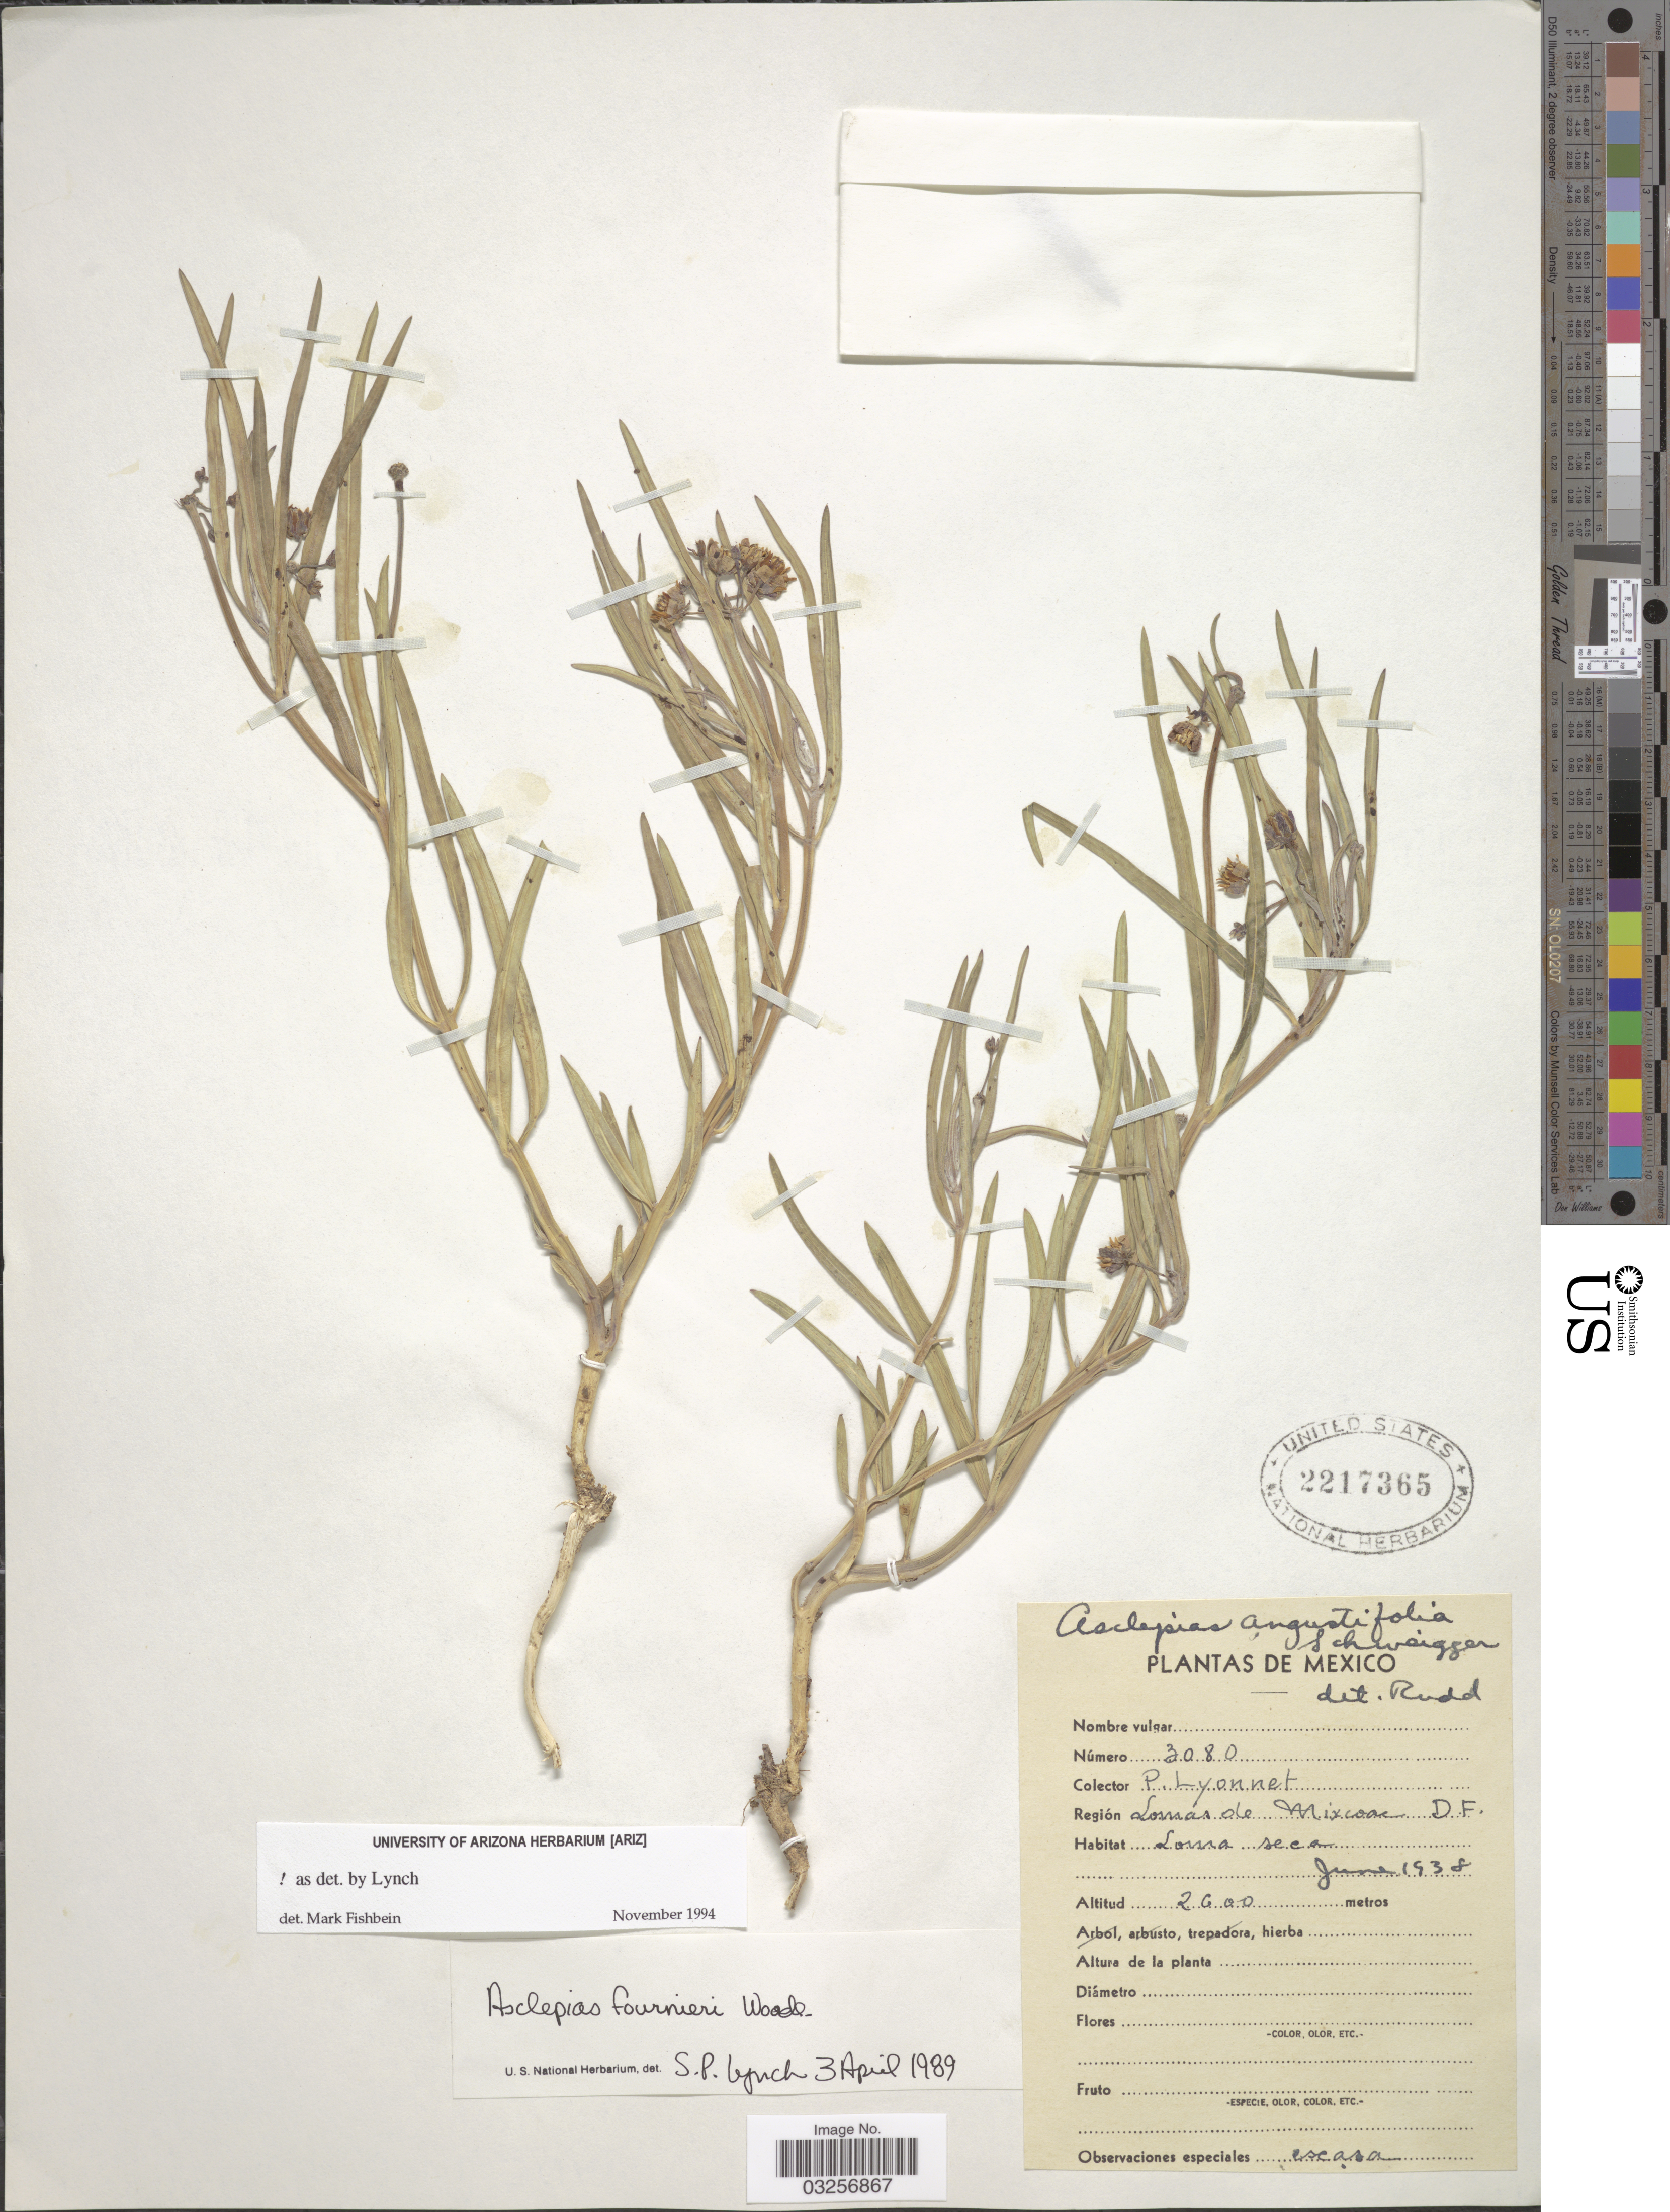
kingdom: Plantae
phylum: Tracheophyta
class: Magnoliopsida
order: Gentianales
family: Apocynaceae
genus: Asclepias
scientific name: Asclepias fournieri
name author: Woodson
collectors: P. Lyonnet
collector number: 3080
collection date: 1938-06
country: Mexico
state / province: Distrito Federal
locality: Région Lomas de Mixcoac. D.F.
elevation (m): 2600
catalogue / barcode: US 2217365